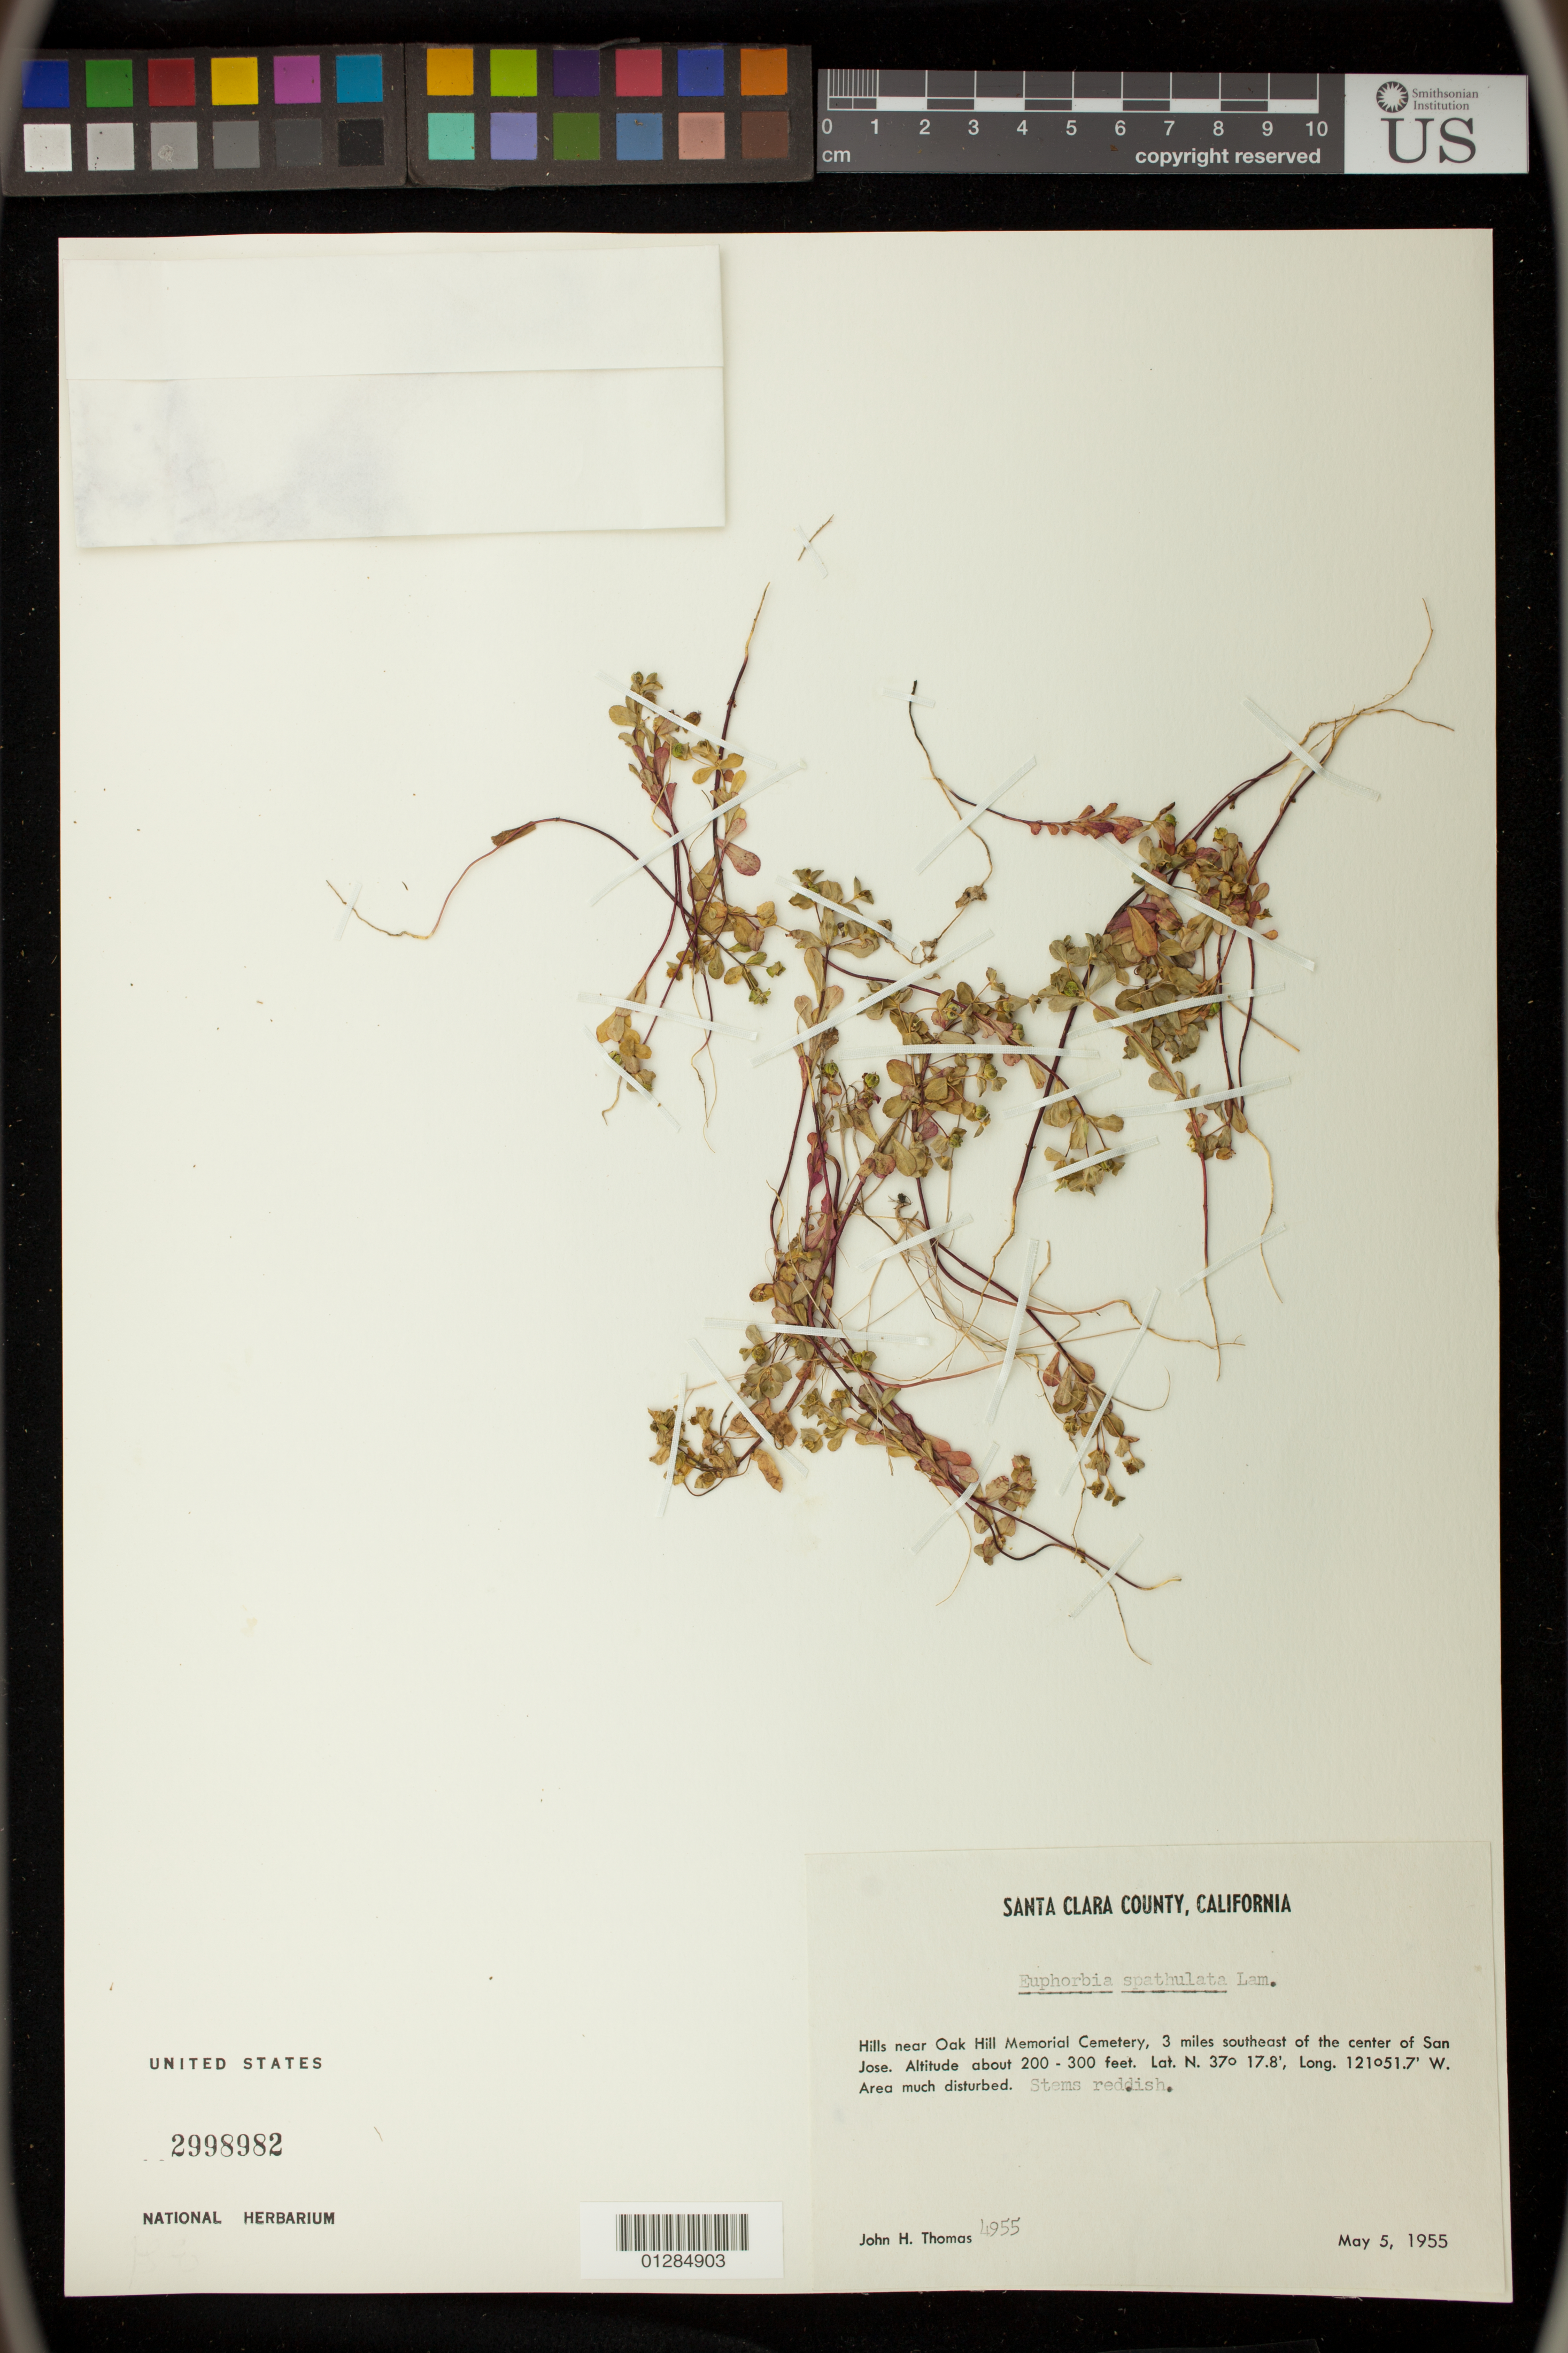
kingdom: Plantae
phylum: Tracheophyta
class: Magnoliopsida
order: Malpighiales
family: Euphorbiaceae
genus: Euphorbia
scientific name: Euphorbia spathulata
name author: Lam.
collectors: J. H. Thomas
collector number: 4955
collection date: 1955-05-05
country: United States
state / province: California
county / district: Santa Clara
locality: Hills near Oak Hill Memorial Cemetery, 3 miles southeast of the center of San Jose.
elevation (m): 61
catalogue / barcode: US 2998982